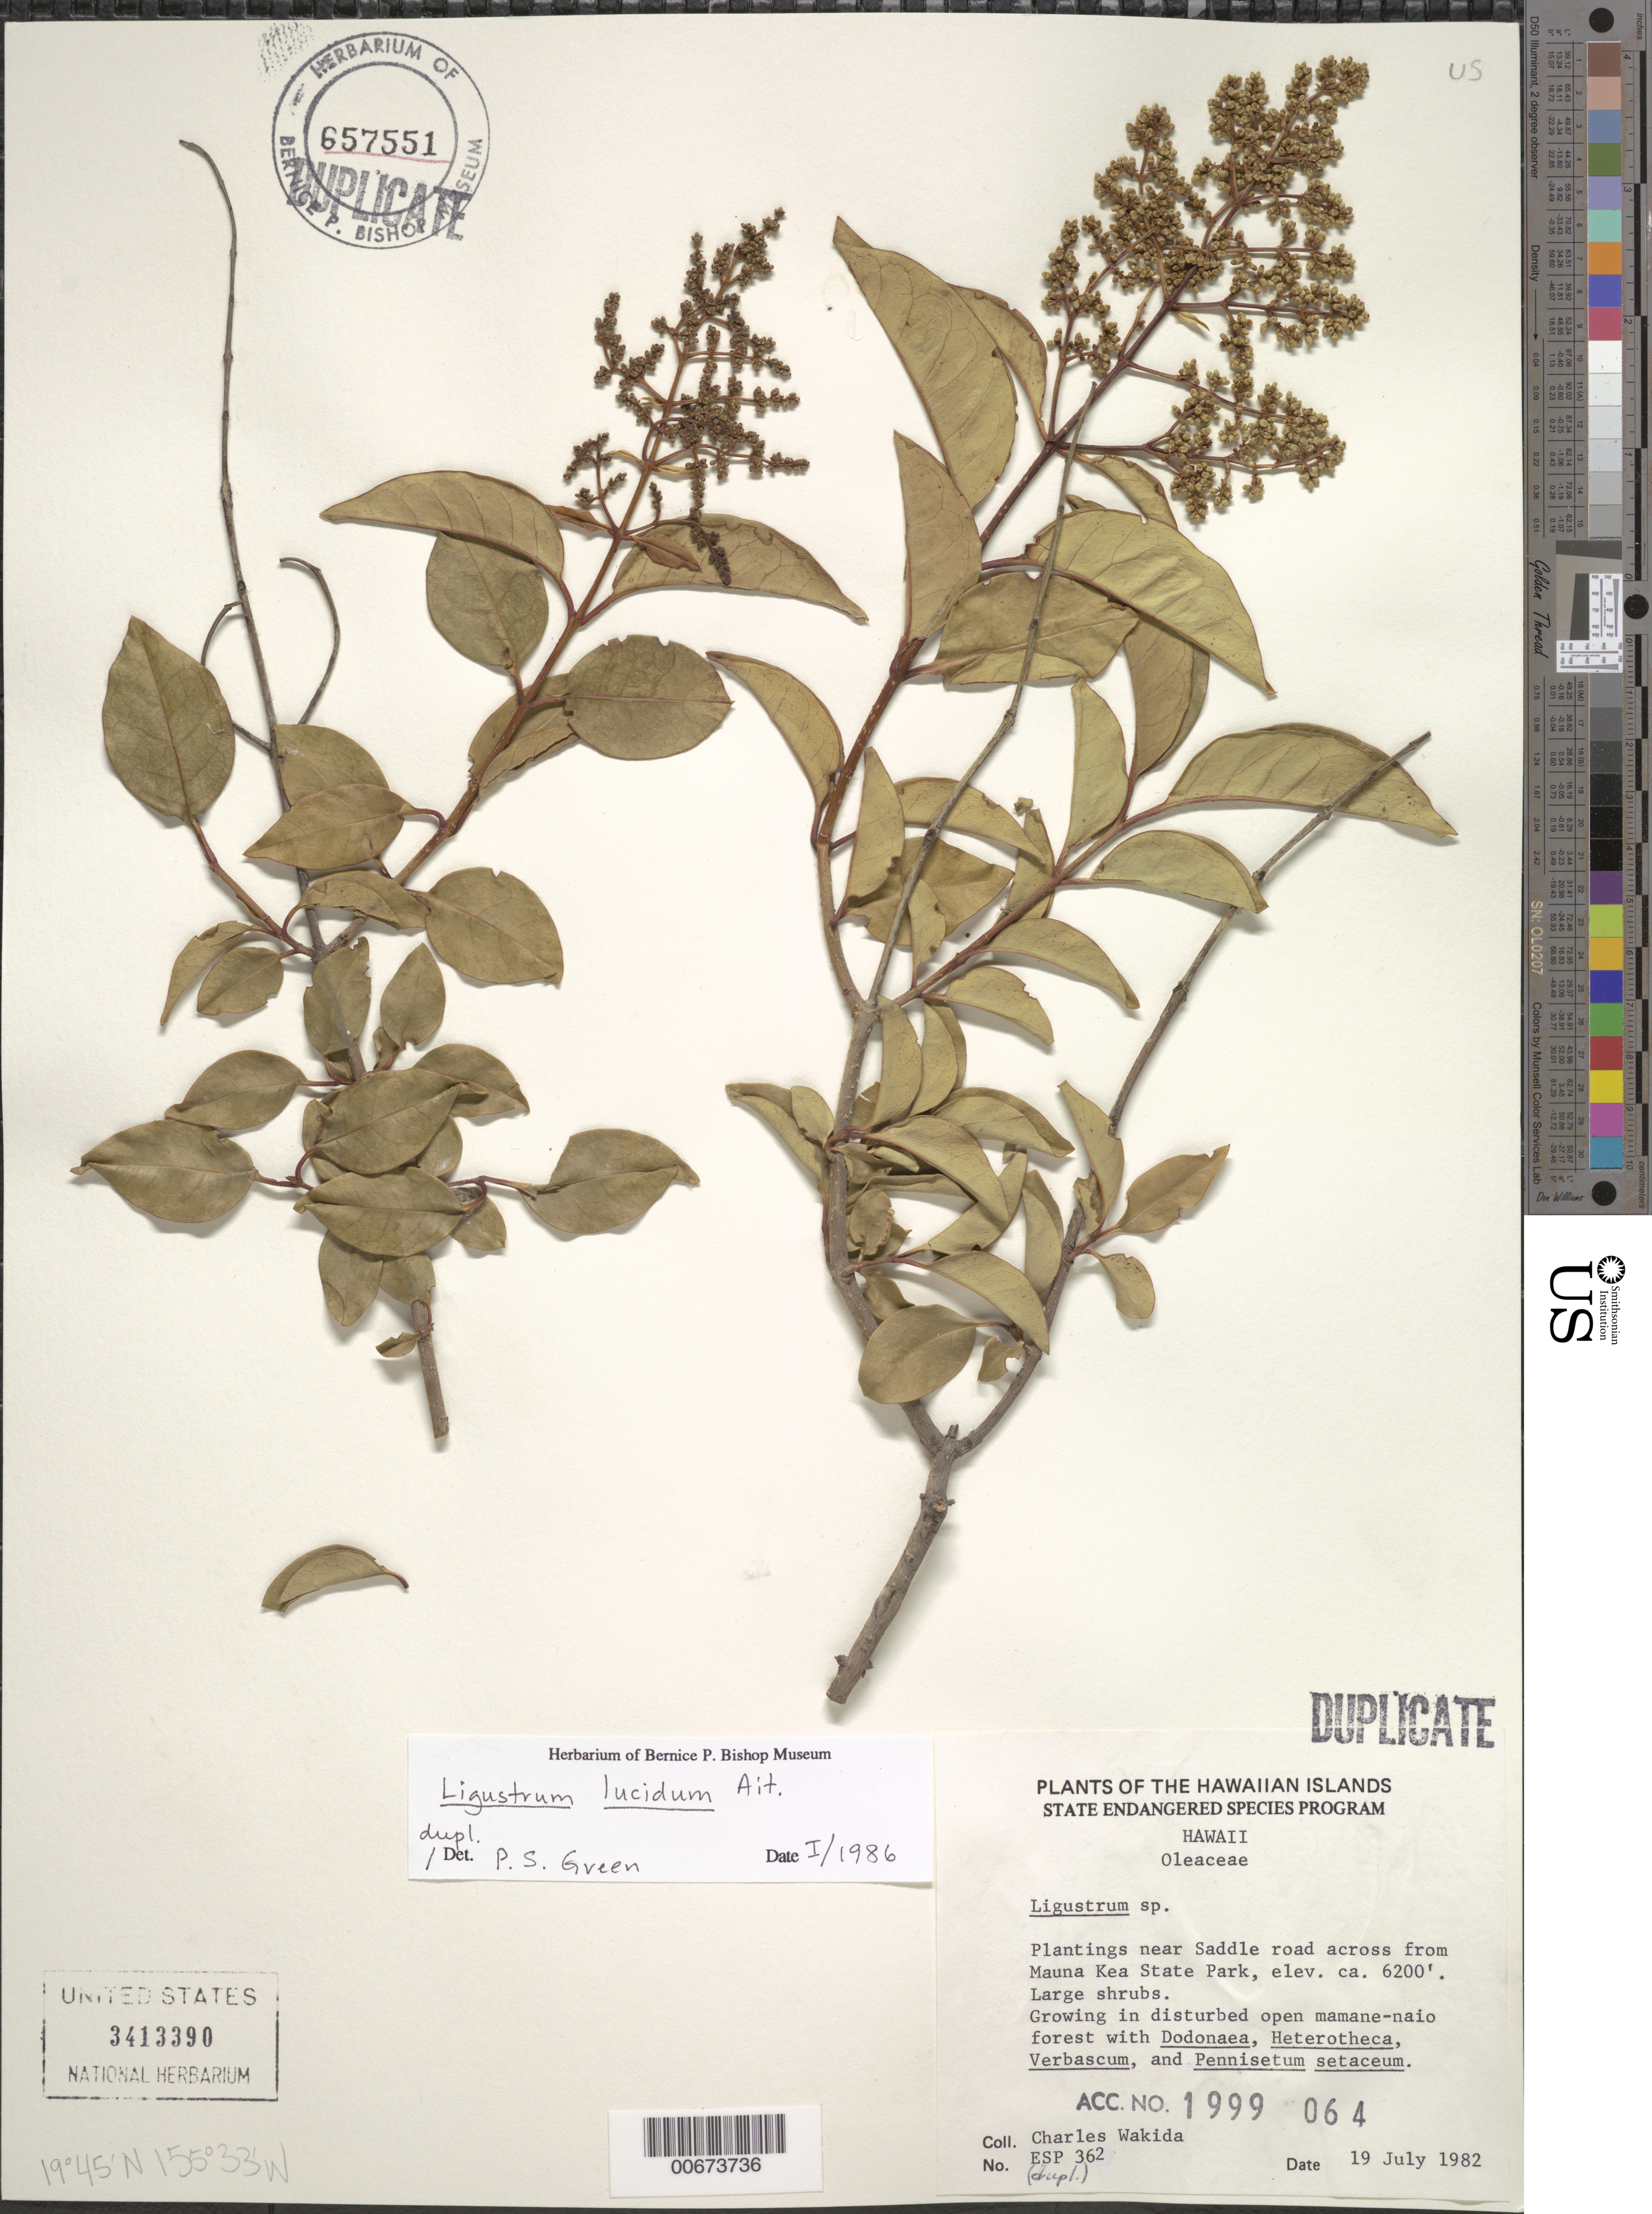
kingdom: Plantae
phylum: Tracheophyta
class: Magnoliopsida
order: Lamiales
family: Oleaceae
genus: Ligustrum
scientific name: Ligustrum lucidum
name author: W.T. Aiton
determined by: Green, P. S.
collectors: C. Wakida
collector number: ESP-362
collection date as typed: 19 Jul 1982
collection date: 1982-07-19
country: United States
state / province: Hawaii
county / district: Hawaii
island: Hawaii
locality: Near Saddle road across from Mauna Kea State Park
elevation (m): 1890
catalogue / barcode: US 3413390